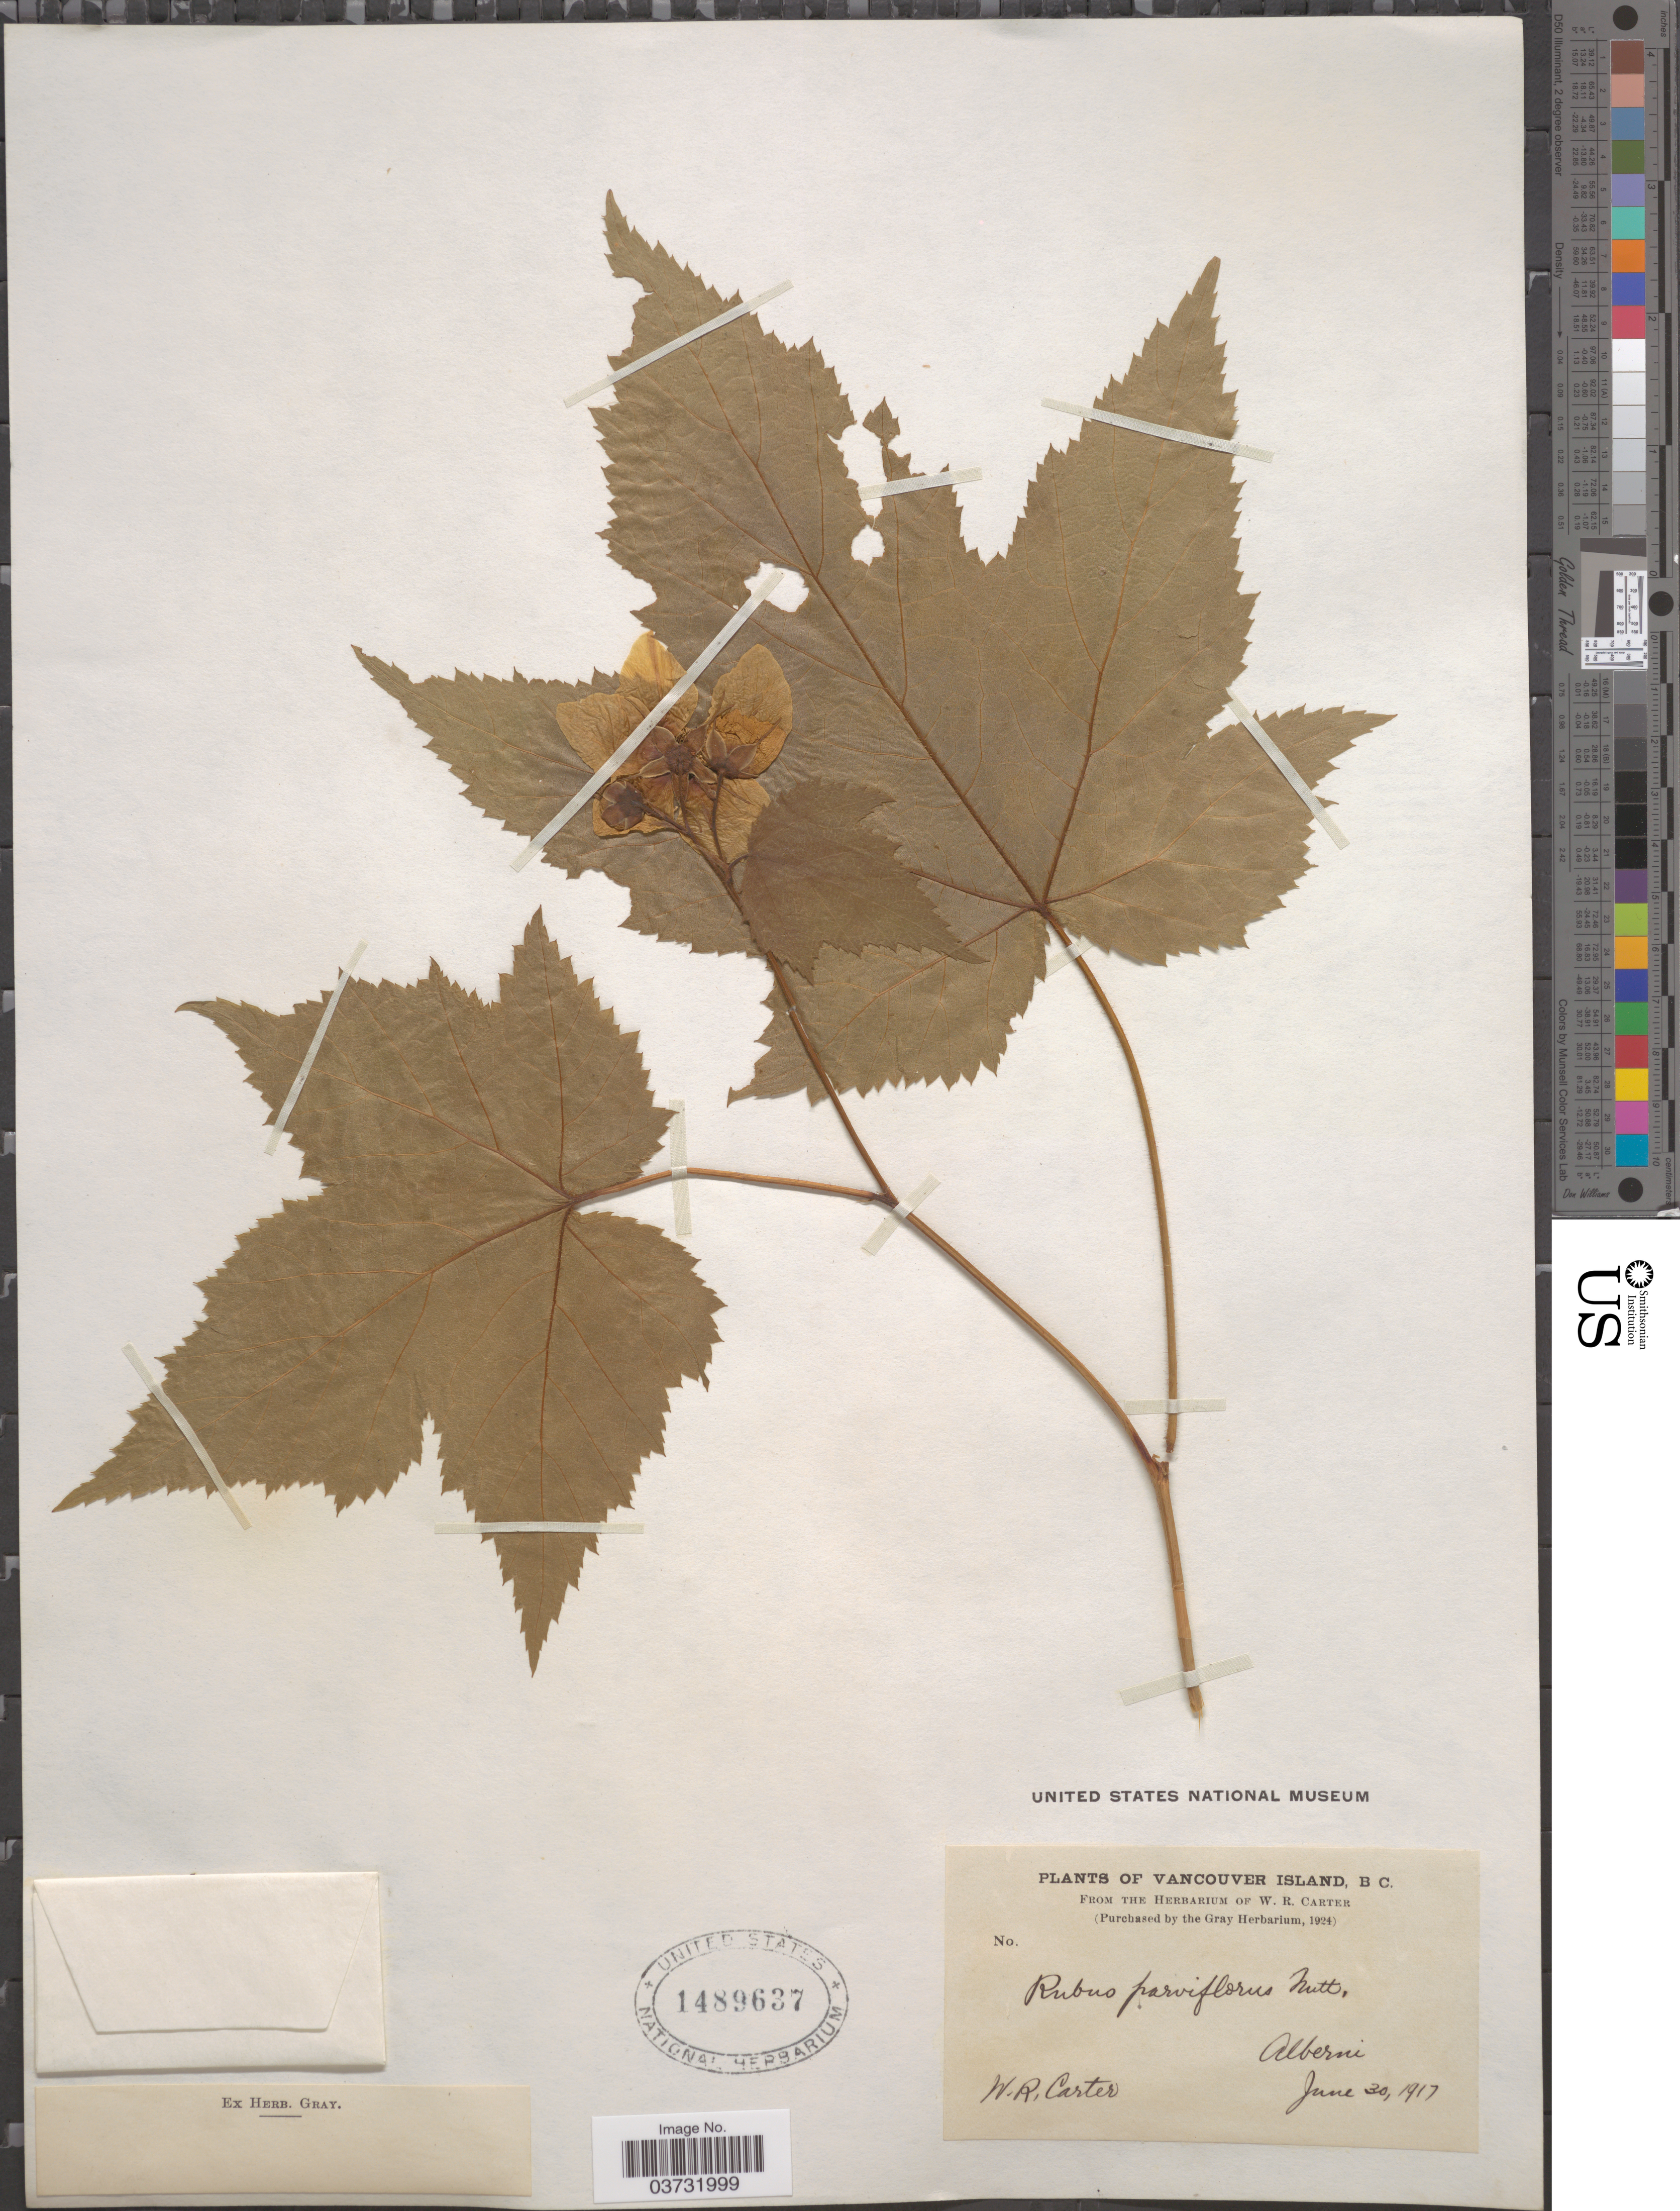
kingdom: Plantae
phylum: Tracheophyta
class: Magnoliopsida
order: Rosales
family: Rosaceae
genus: Rubus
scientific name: Rubus parviflorus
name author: Nutt.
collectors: W. R. Carter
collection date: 1917-06-30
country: Canada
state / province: British Columbia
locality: Vancouver Island. Alberni.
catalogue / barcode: US 1489637